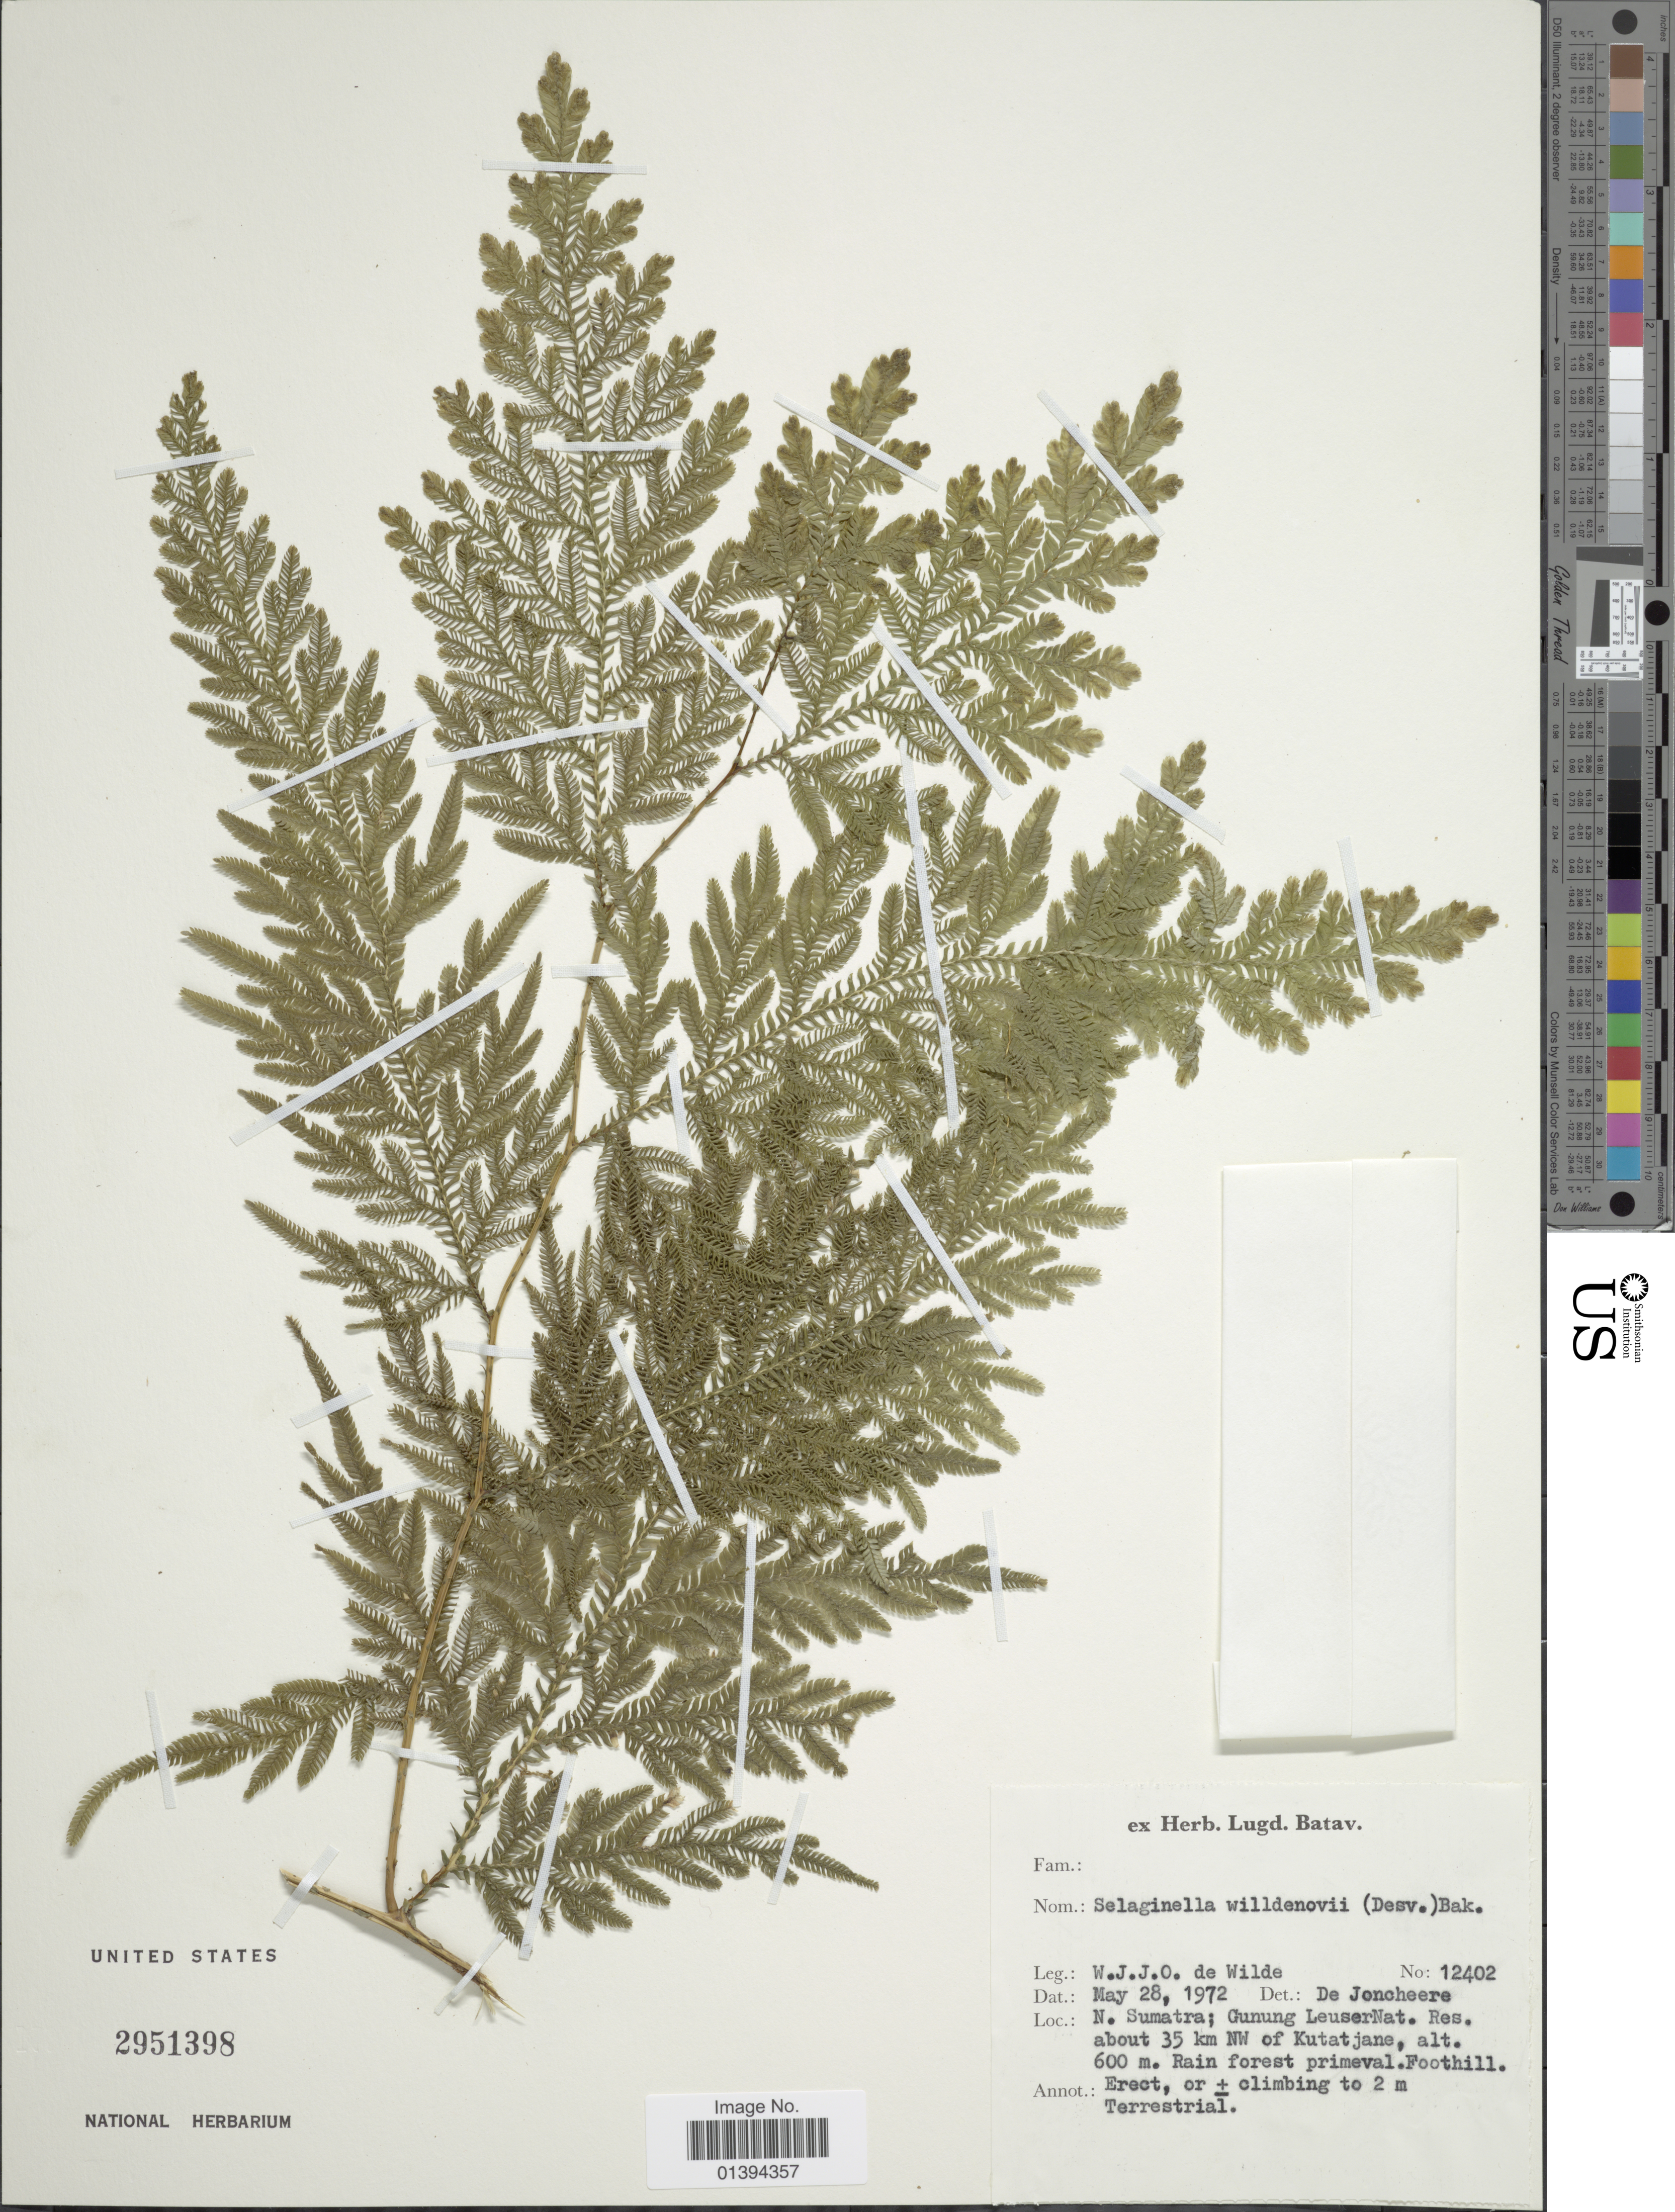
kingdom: Plantae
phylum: Tracheophyta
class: Lycopodiopsida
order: Selaginellales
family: Selaginellaceae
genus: Selaginella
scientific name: Selaginella willdenowii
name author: (Desv. ex Poir.) Baker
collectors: W. J. de Wilde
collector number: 12402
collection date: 1972-05-28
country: Indonesia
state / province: Sumatra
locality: N. Sumatra; Gunung LeuserNat. Res. about 35 km NW of Kutatjane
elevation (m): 600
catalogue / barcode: US 2951398